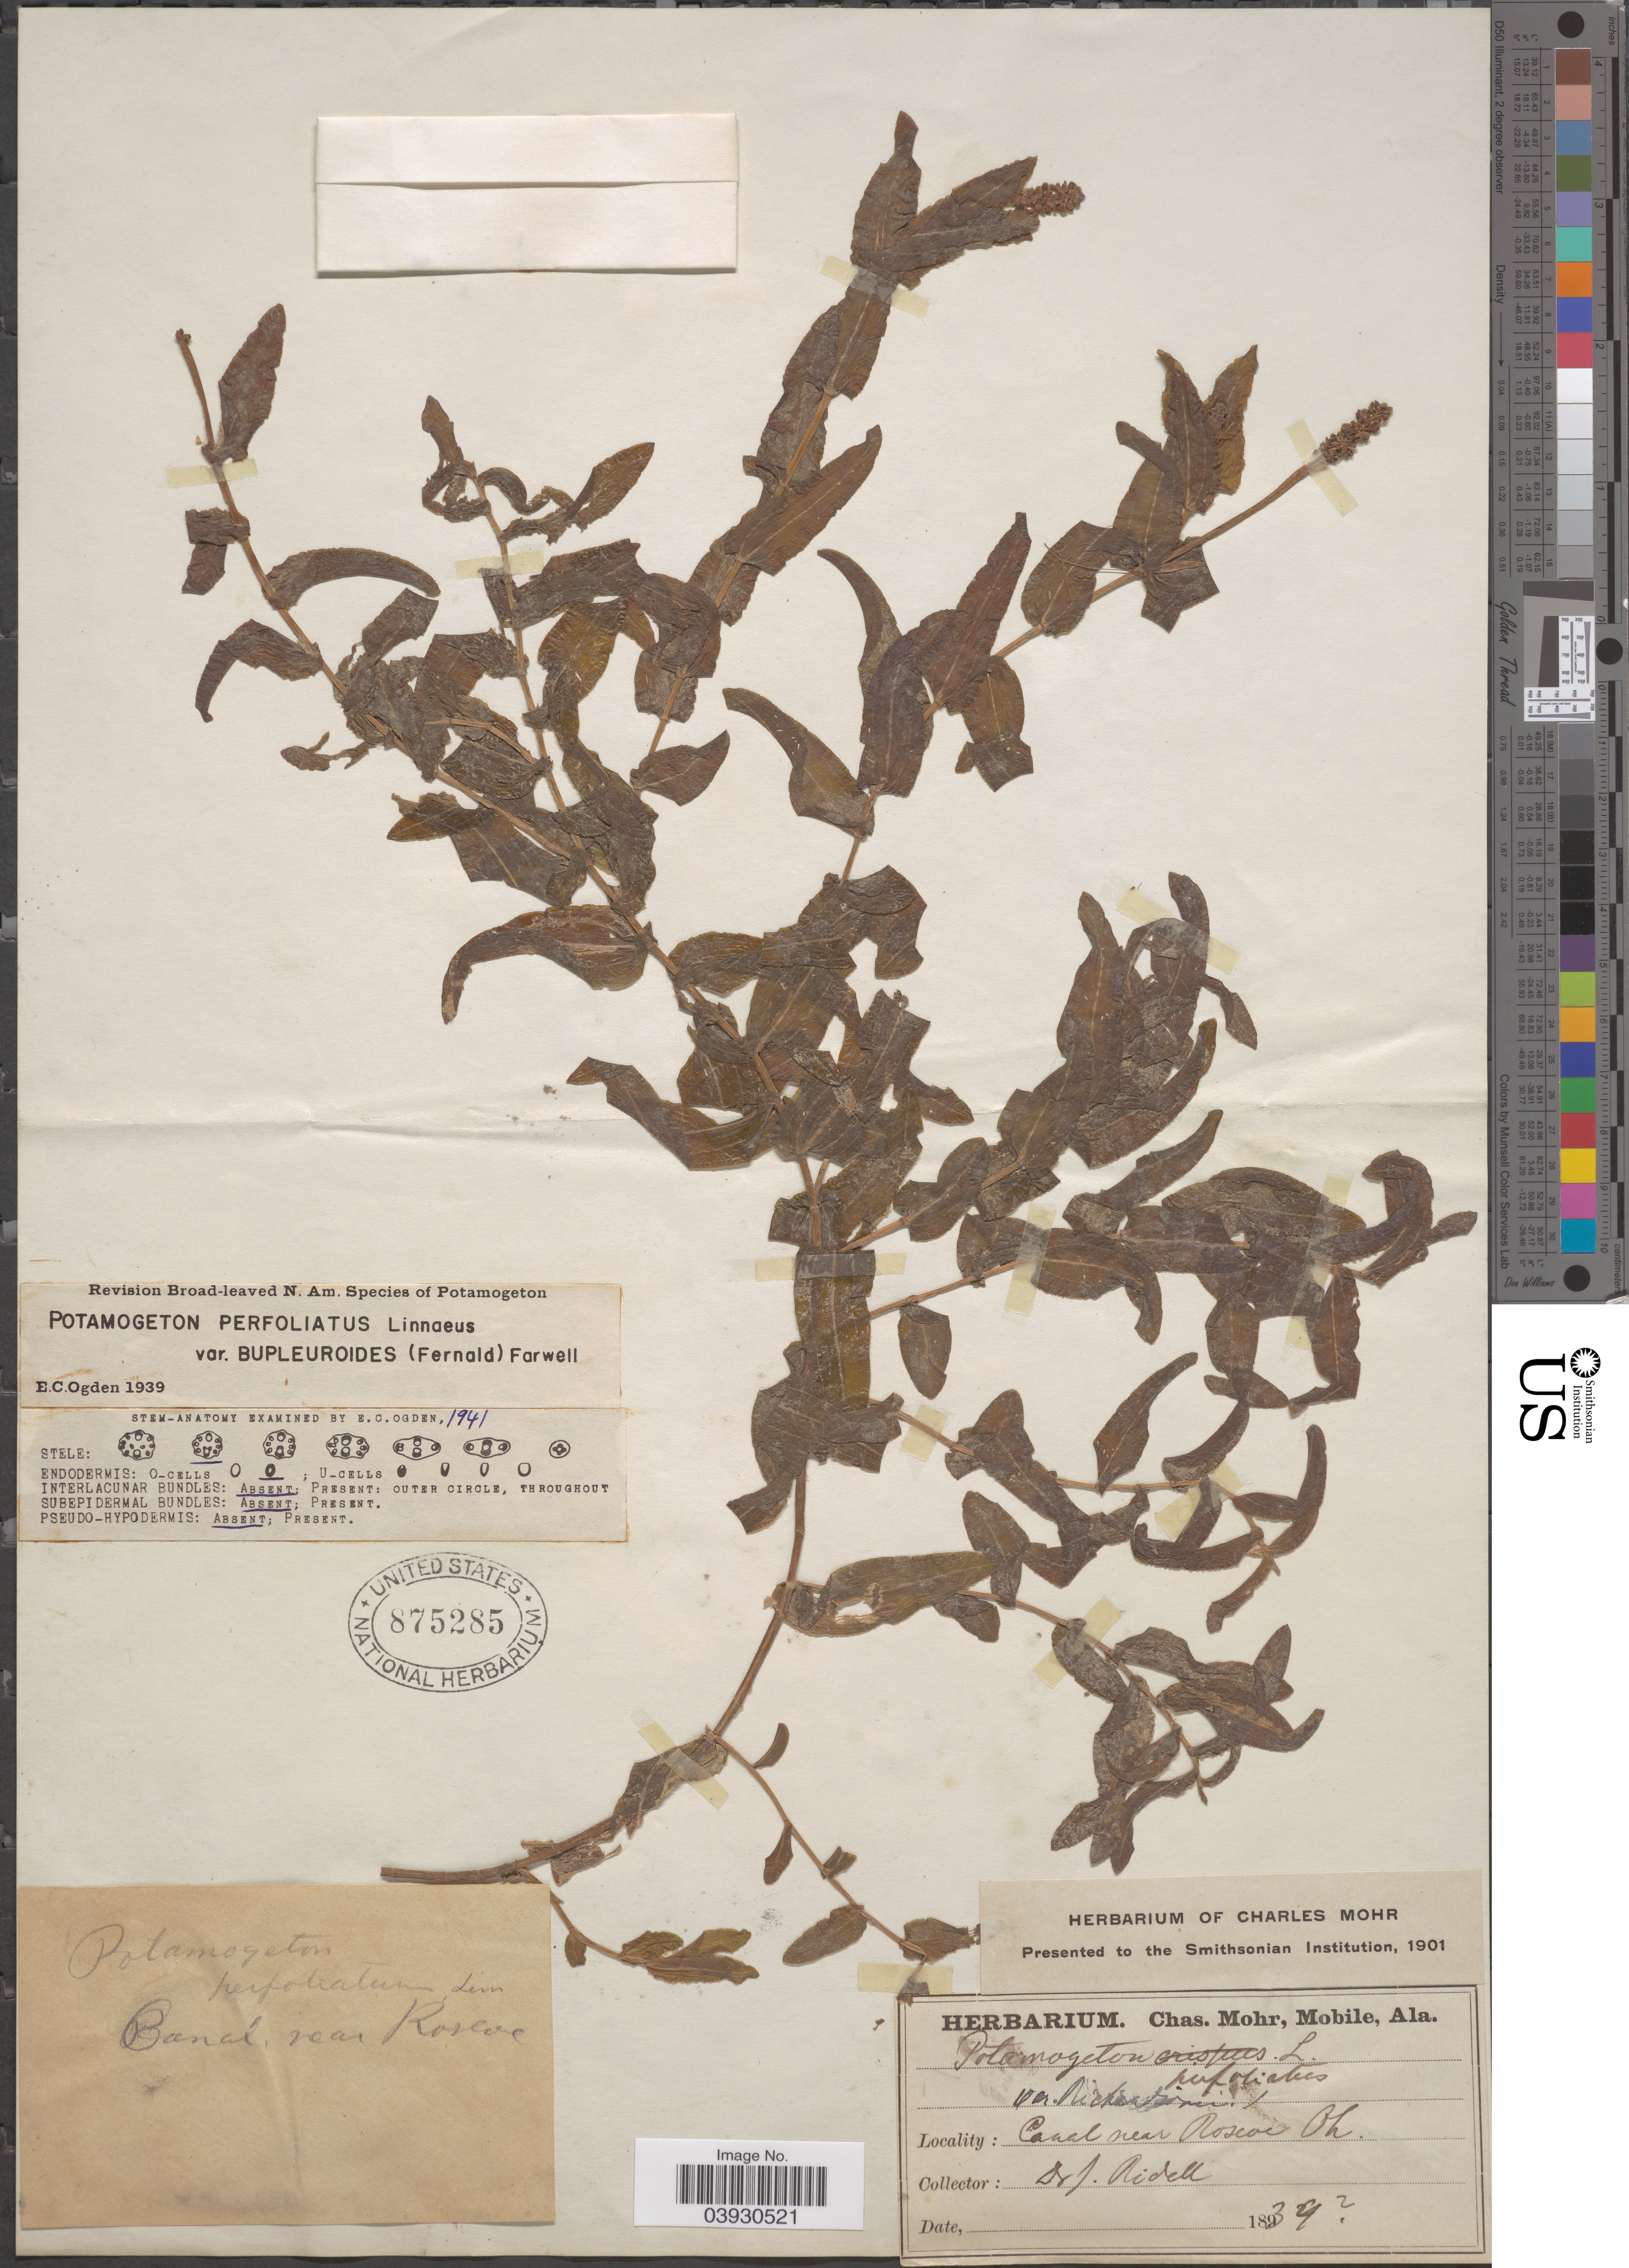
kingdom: Plantae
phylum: Tracheophyta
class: Liliopsida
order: Alismatales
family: Potamogetonaceae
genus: Potamogeton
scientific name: Potamogeton perfoliatus var. bupleuroides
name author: (Fernald) Farw.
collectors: J. Ridell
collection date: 1839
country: United States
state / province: Ohio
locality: Canal near Roscoe.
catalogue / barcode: US 875285